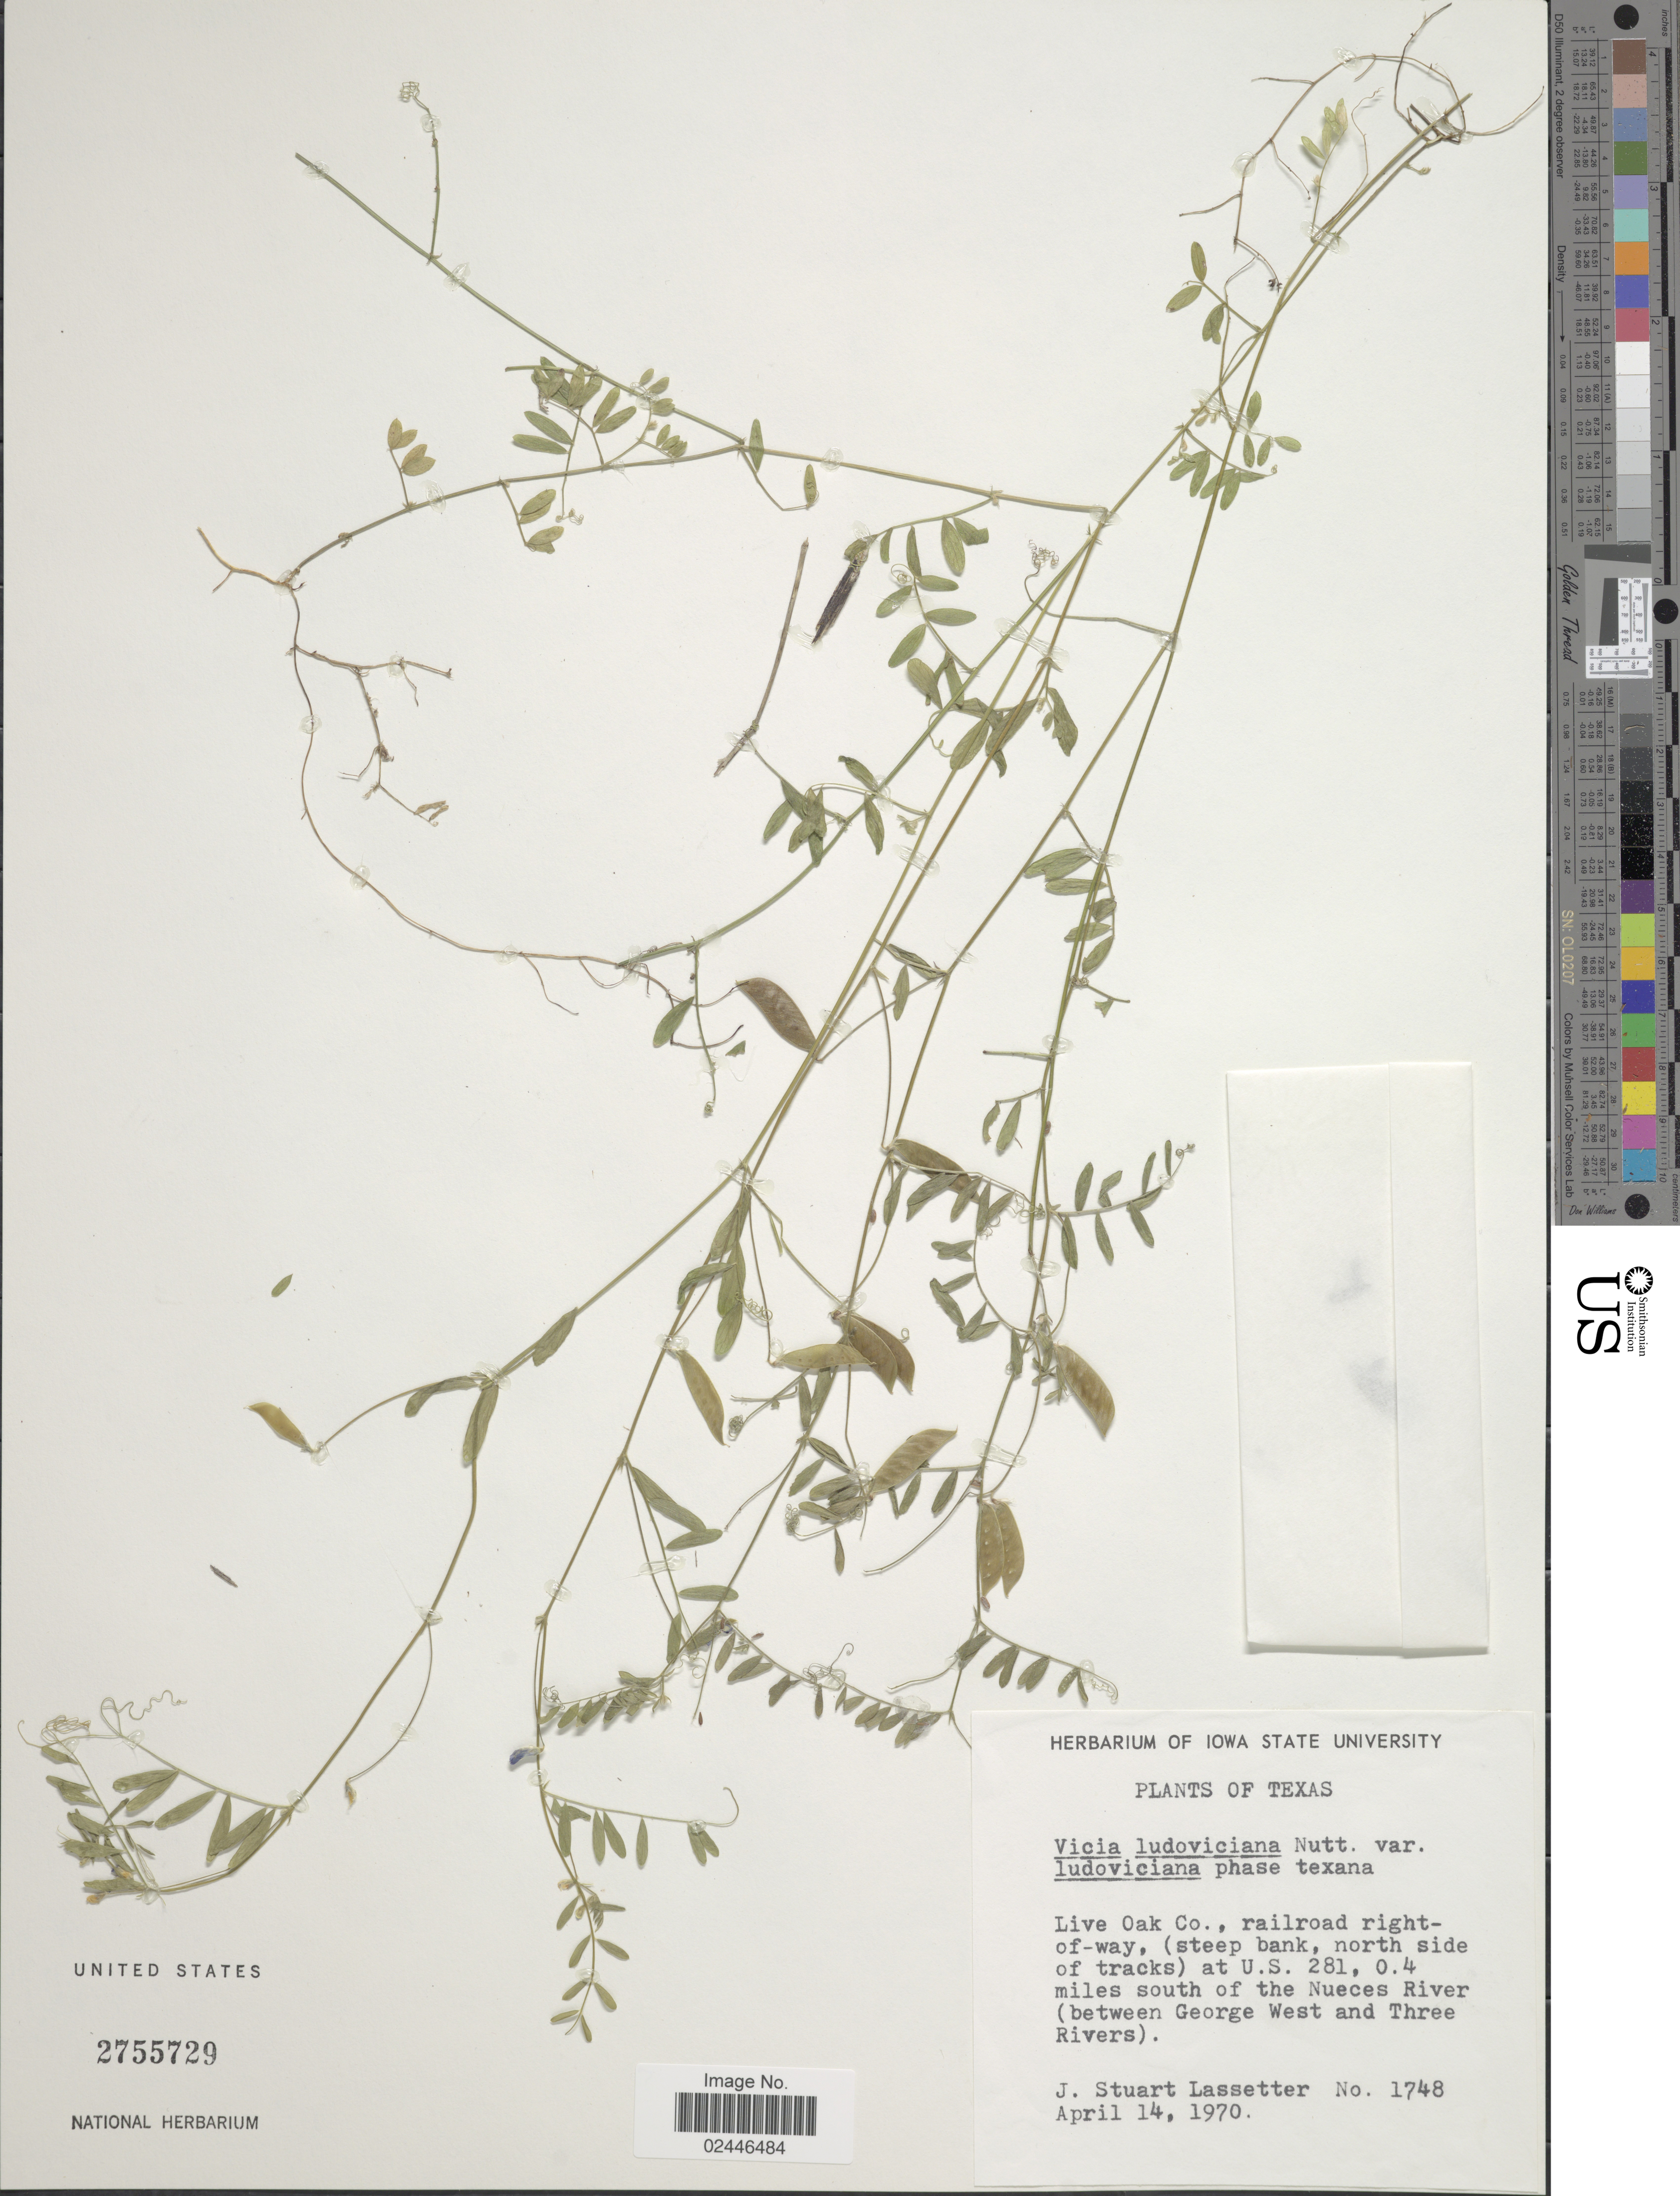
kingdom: Plantae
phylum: Tracheophyta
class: Magnoliopsida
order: Fabales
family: Fabaceae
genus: Vicia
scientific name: Vicia ludoviciana var. ludoviciana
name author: Nutt. ex Torr. & A. Gray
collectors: J. Lassetter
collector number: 1748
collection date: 1970-04-14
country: United States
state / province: Texas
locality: Live Oak Co., railroad right-of-way, (steep bank, north side of tracks) at U.S. 281, 0.4 miles south of the Nueces River (between George West and Three Rivers)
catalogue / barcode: US 2755729